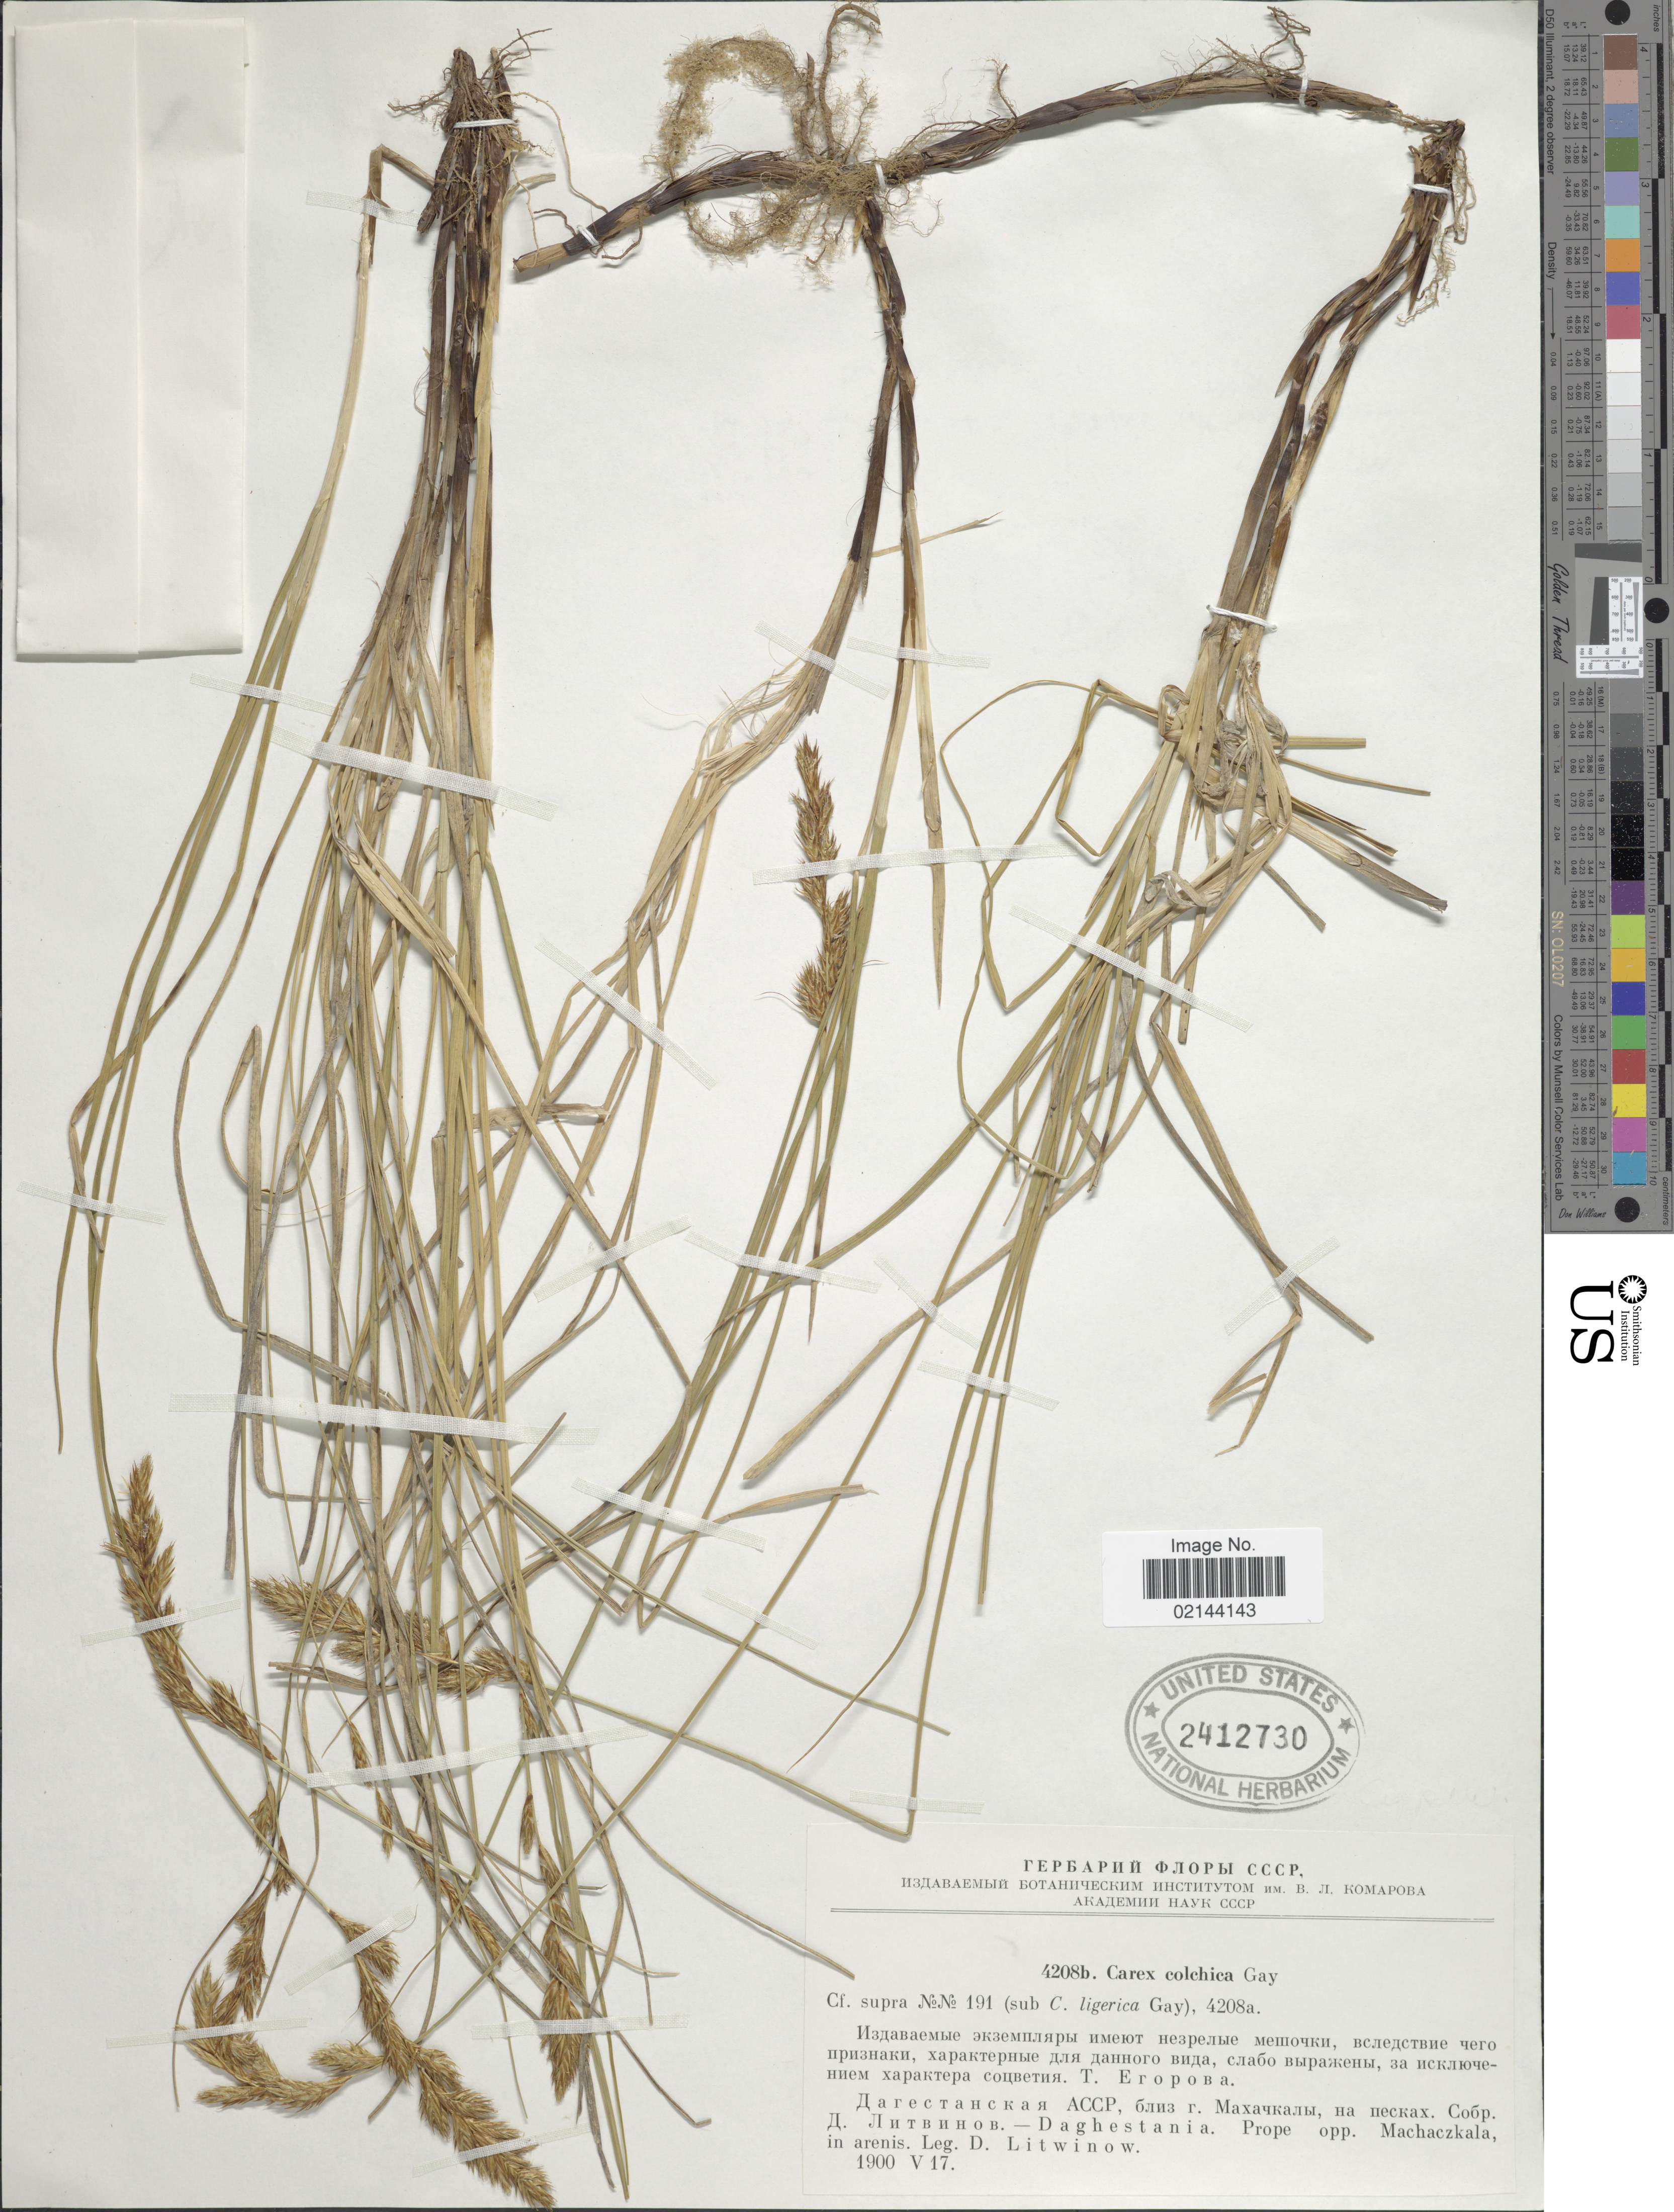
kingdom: Plantae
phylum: Tracheophyta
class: Liliopsida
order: Poales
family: Cyperaceae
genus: Carex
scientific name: Carex colchica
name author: J. Gay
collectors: D. Litwinow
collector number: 4208b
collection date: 1900-05-17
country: Russian Federation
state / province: Dagestan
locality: Daghestania, Prope opp. Machazkala, in arenis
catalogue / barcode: US 2412730